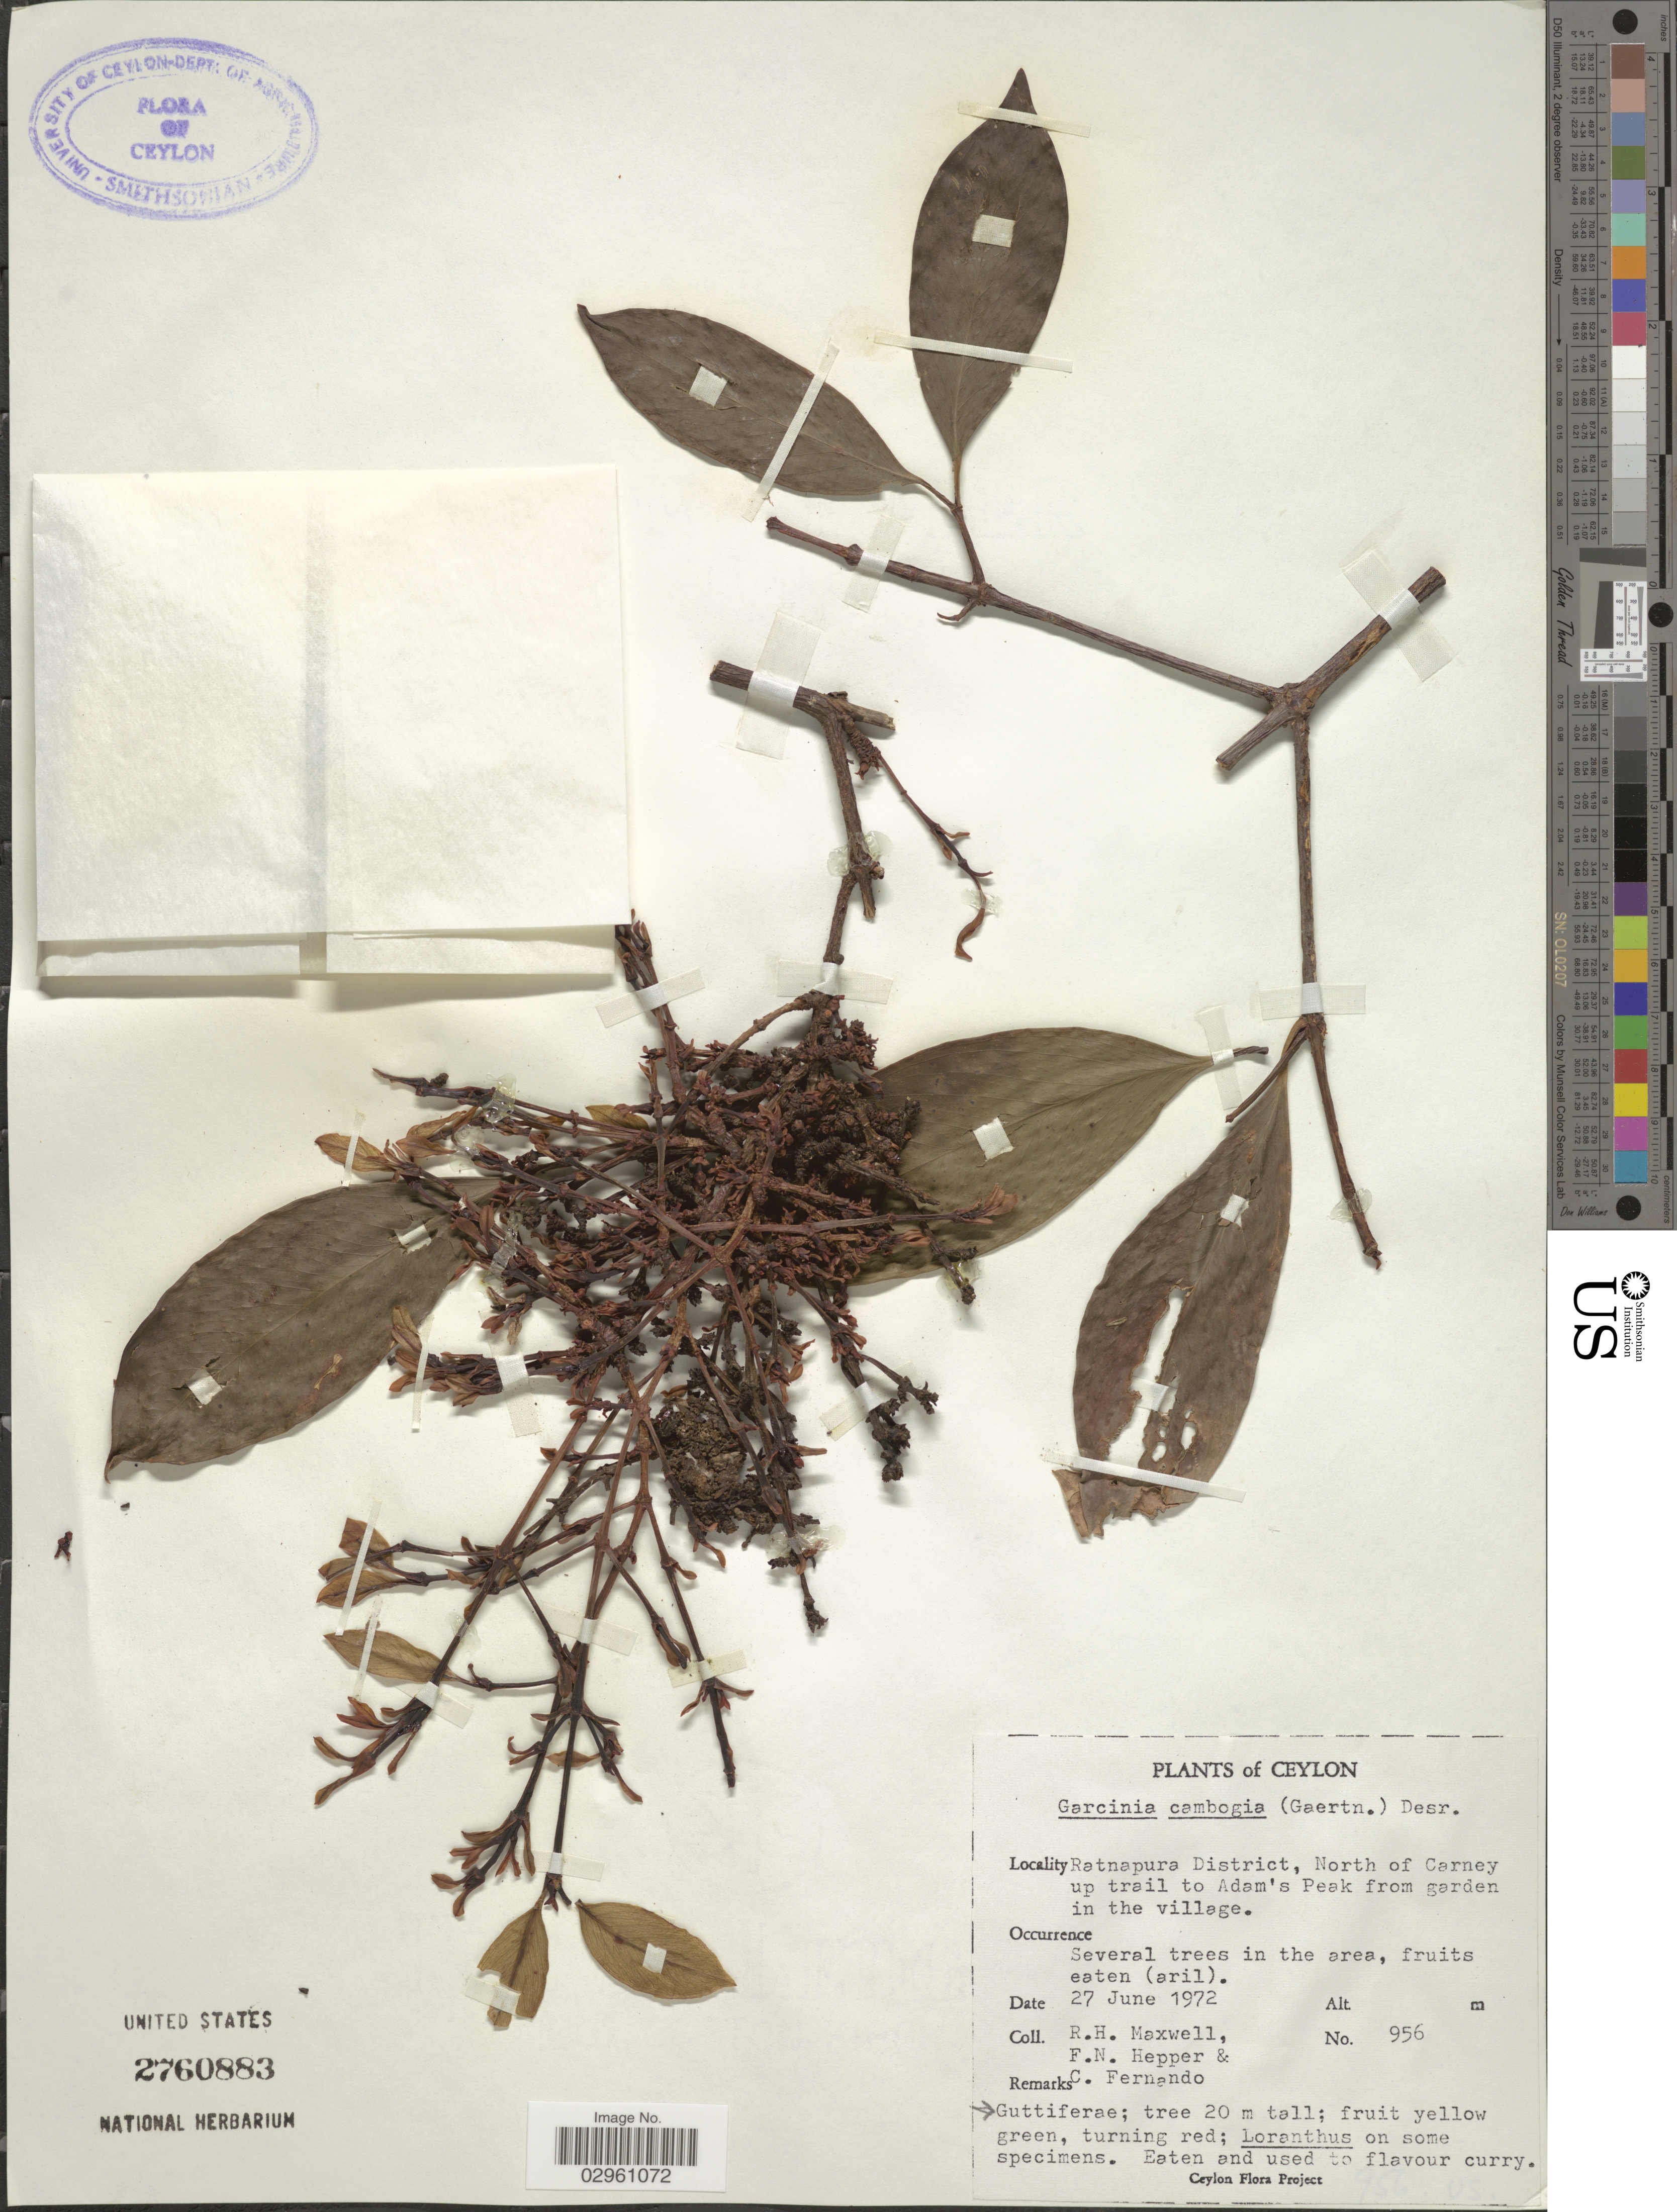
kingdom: Plantae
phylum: Tracheophyta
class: Magnoliopsida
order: Malpighiales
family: Clusiaceae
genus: Garcinia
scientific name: Garcinia cambogia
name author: Desr.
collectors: R. Maxwell, F. Hepper & C. Fernando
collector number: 956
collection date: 1972-06-27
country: Sri Lanka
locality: Ceylon. Ratnapura District, North of Carney up trail to Adam's Peak from garden in the village.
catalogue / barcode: US 2760883